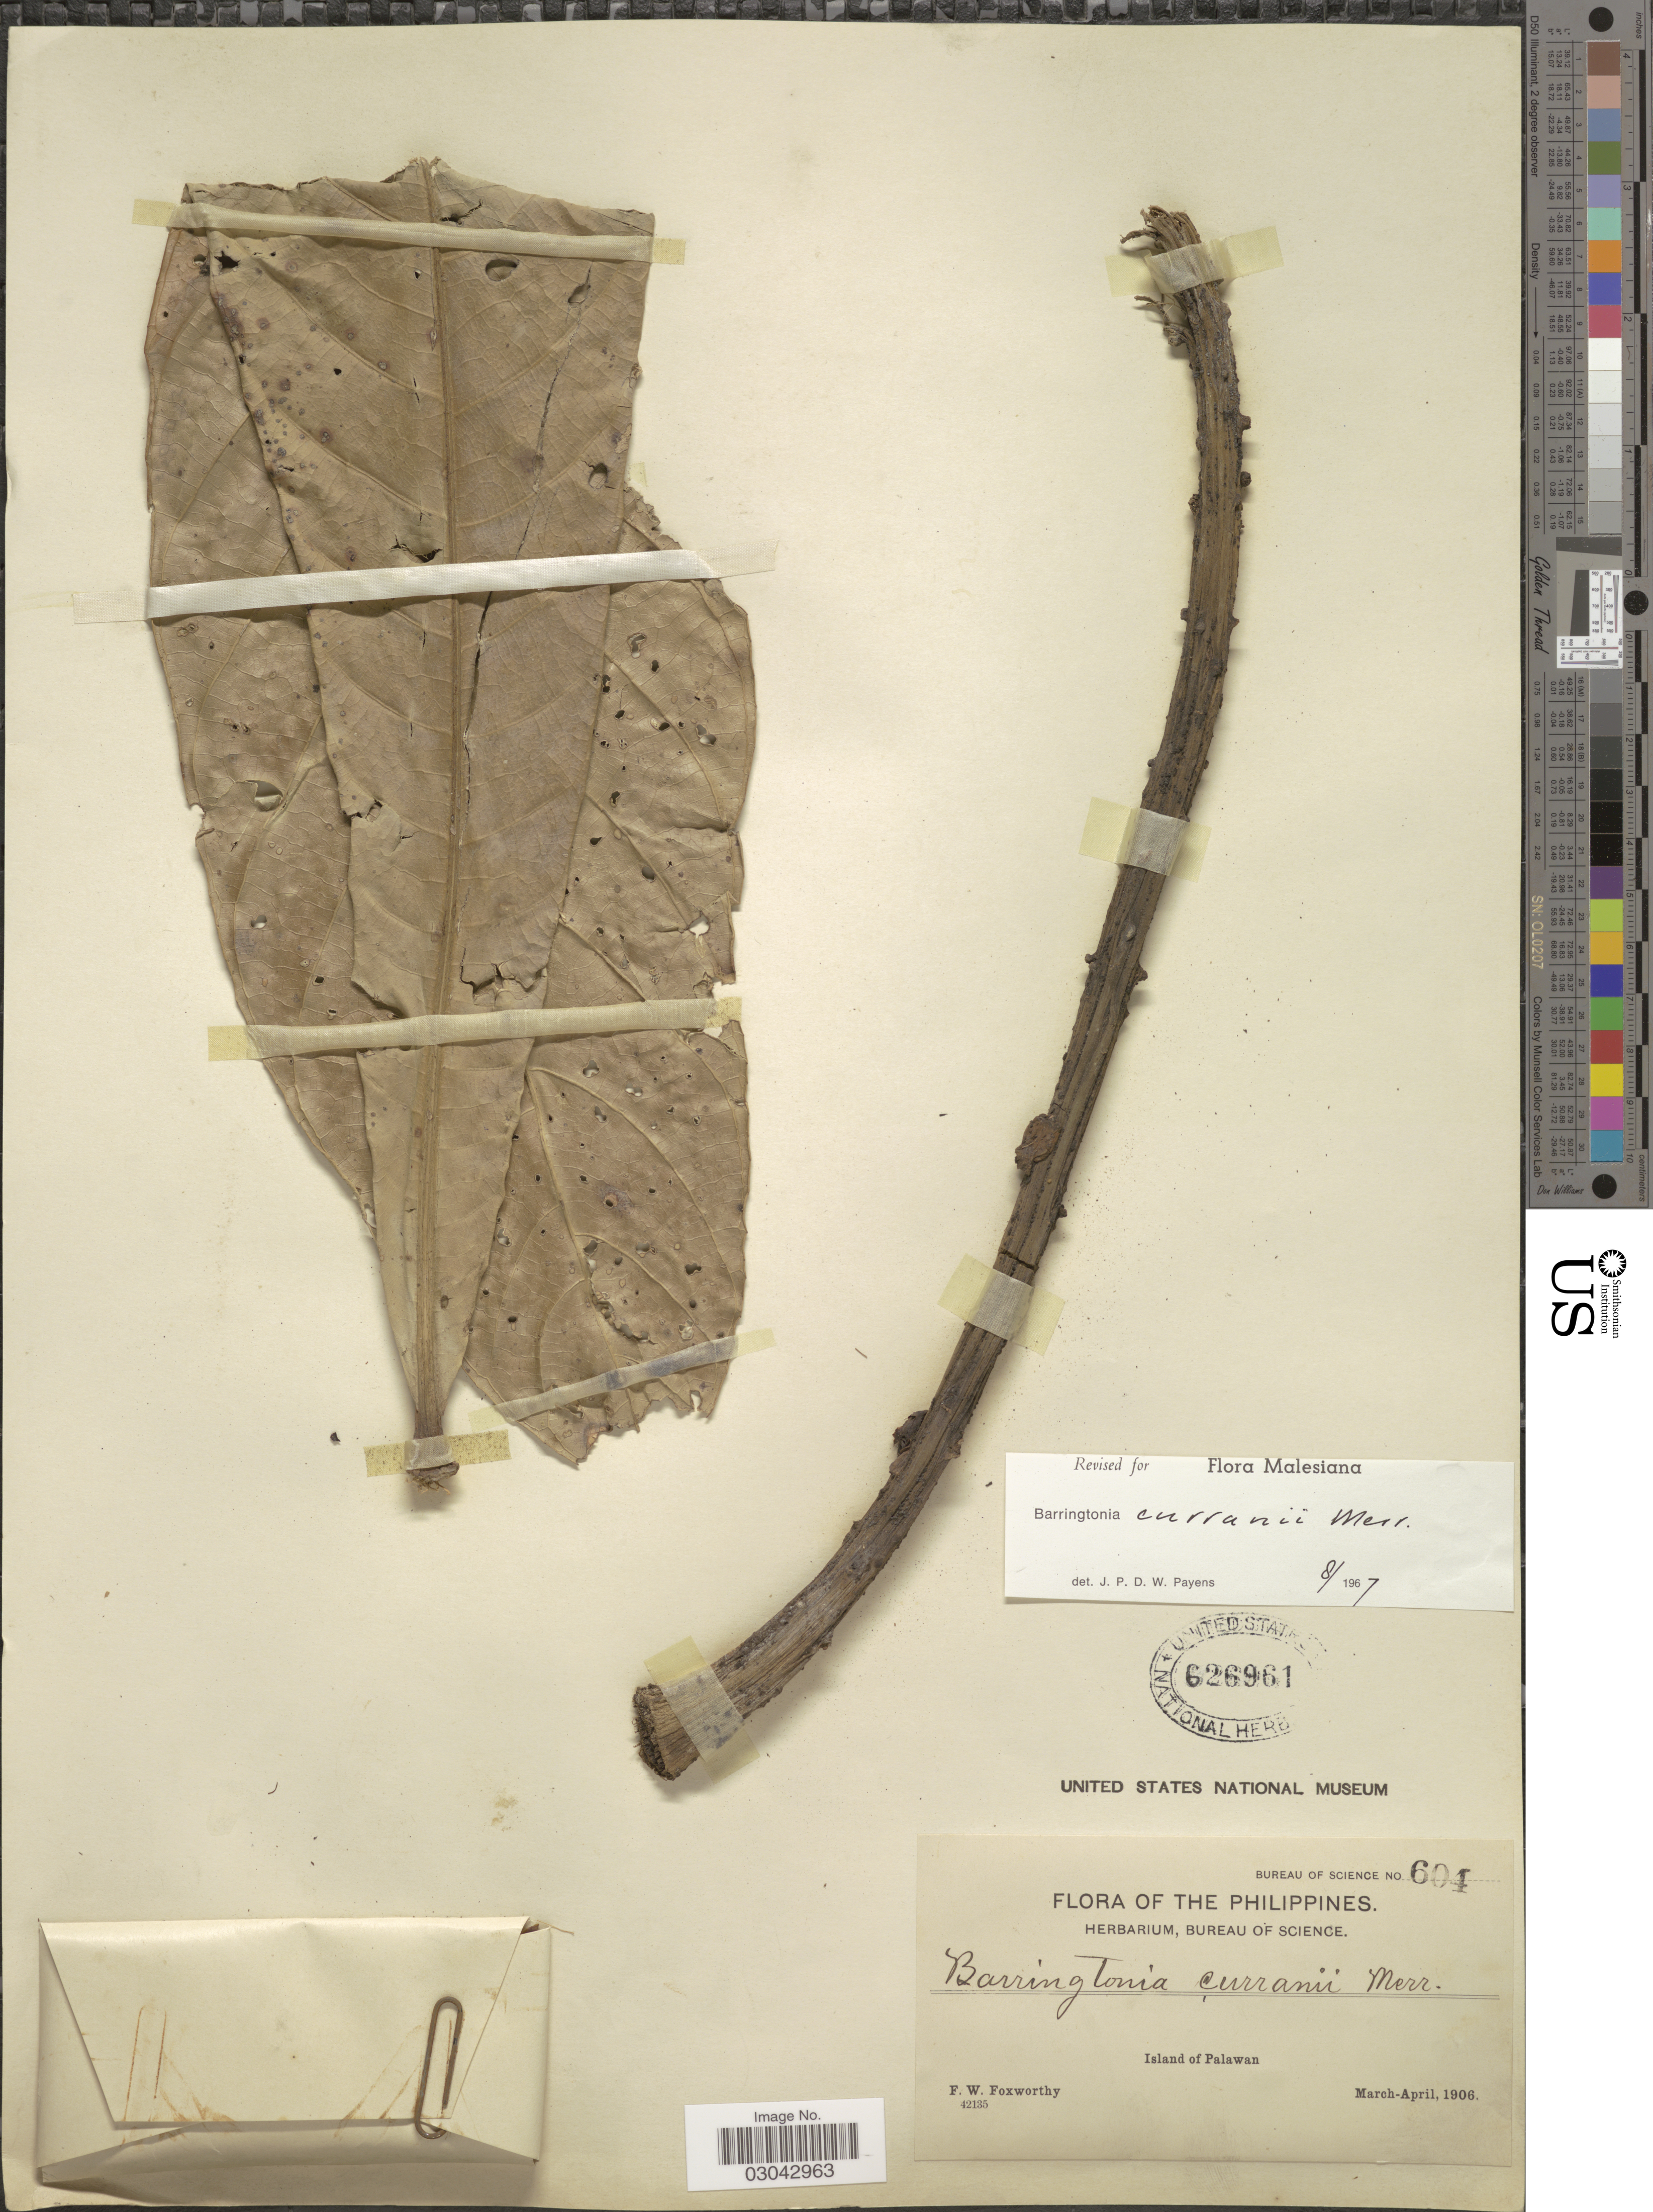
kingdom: Plantae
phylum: Tracheophyta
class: Magnoliopsida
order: Ericales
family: Lecythidaceae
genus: Barringtonia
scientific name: Barringtonia curranii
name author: Merr.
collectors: F. W. Foxworthy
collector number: Bureau of Science 604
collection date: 1906-03/1906-04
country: Philippines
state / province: Mimaropa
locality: Island of Palawan.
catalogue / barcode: US 626961